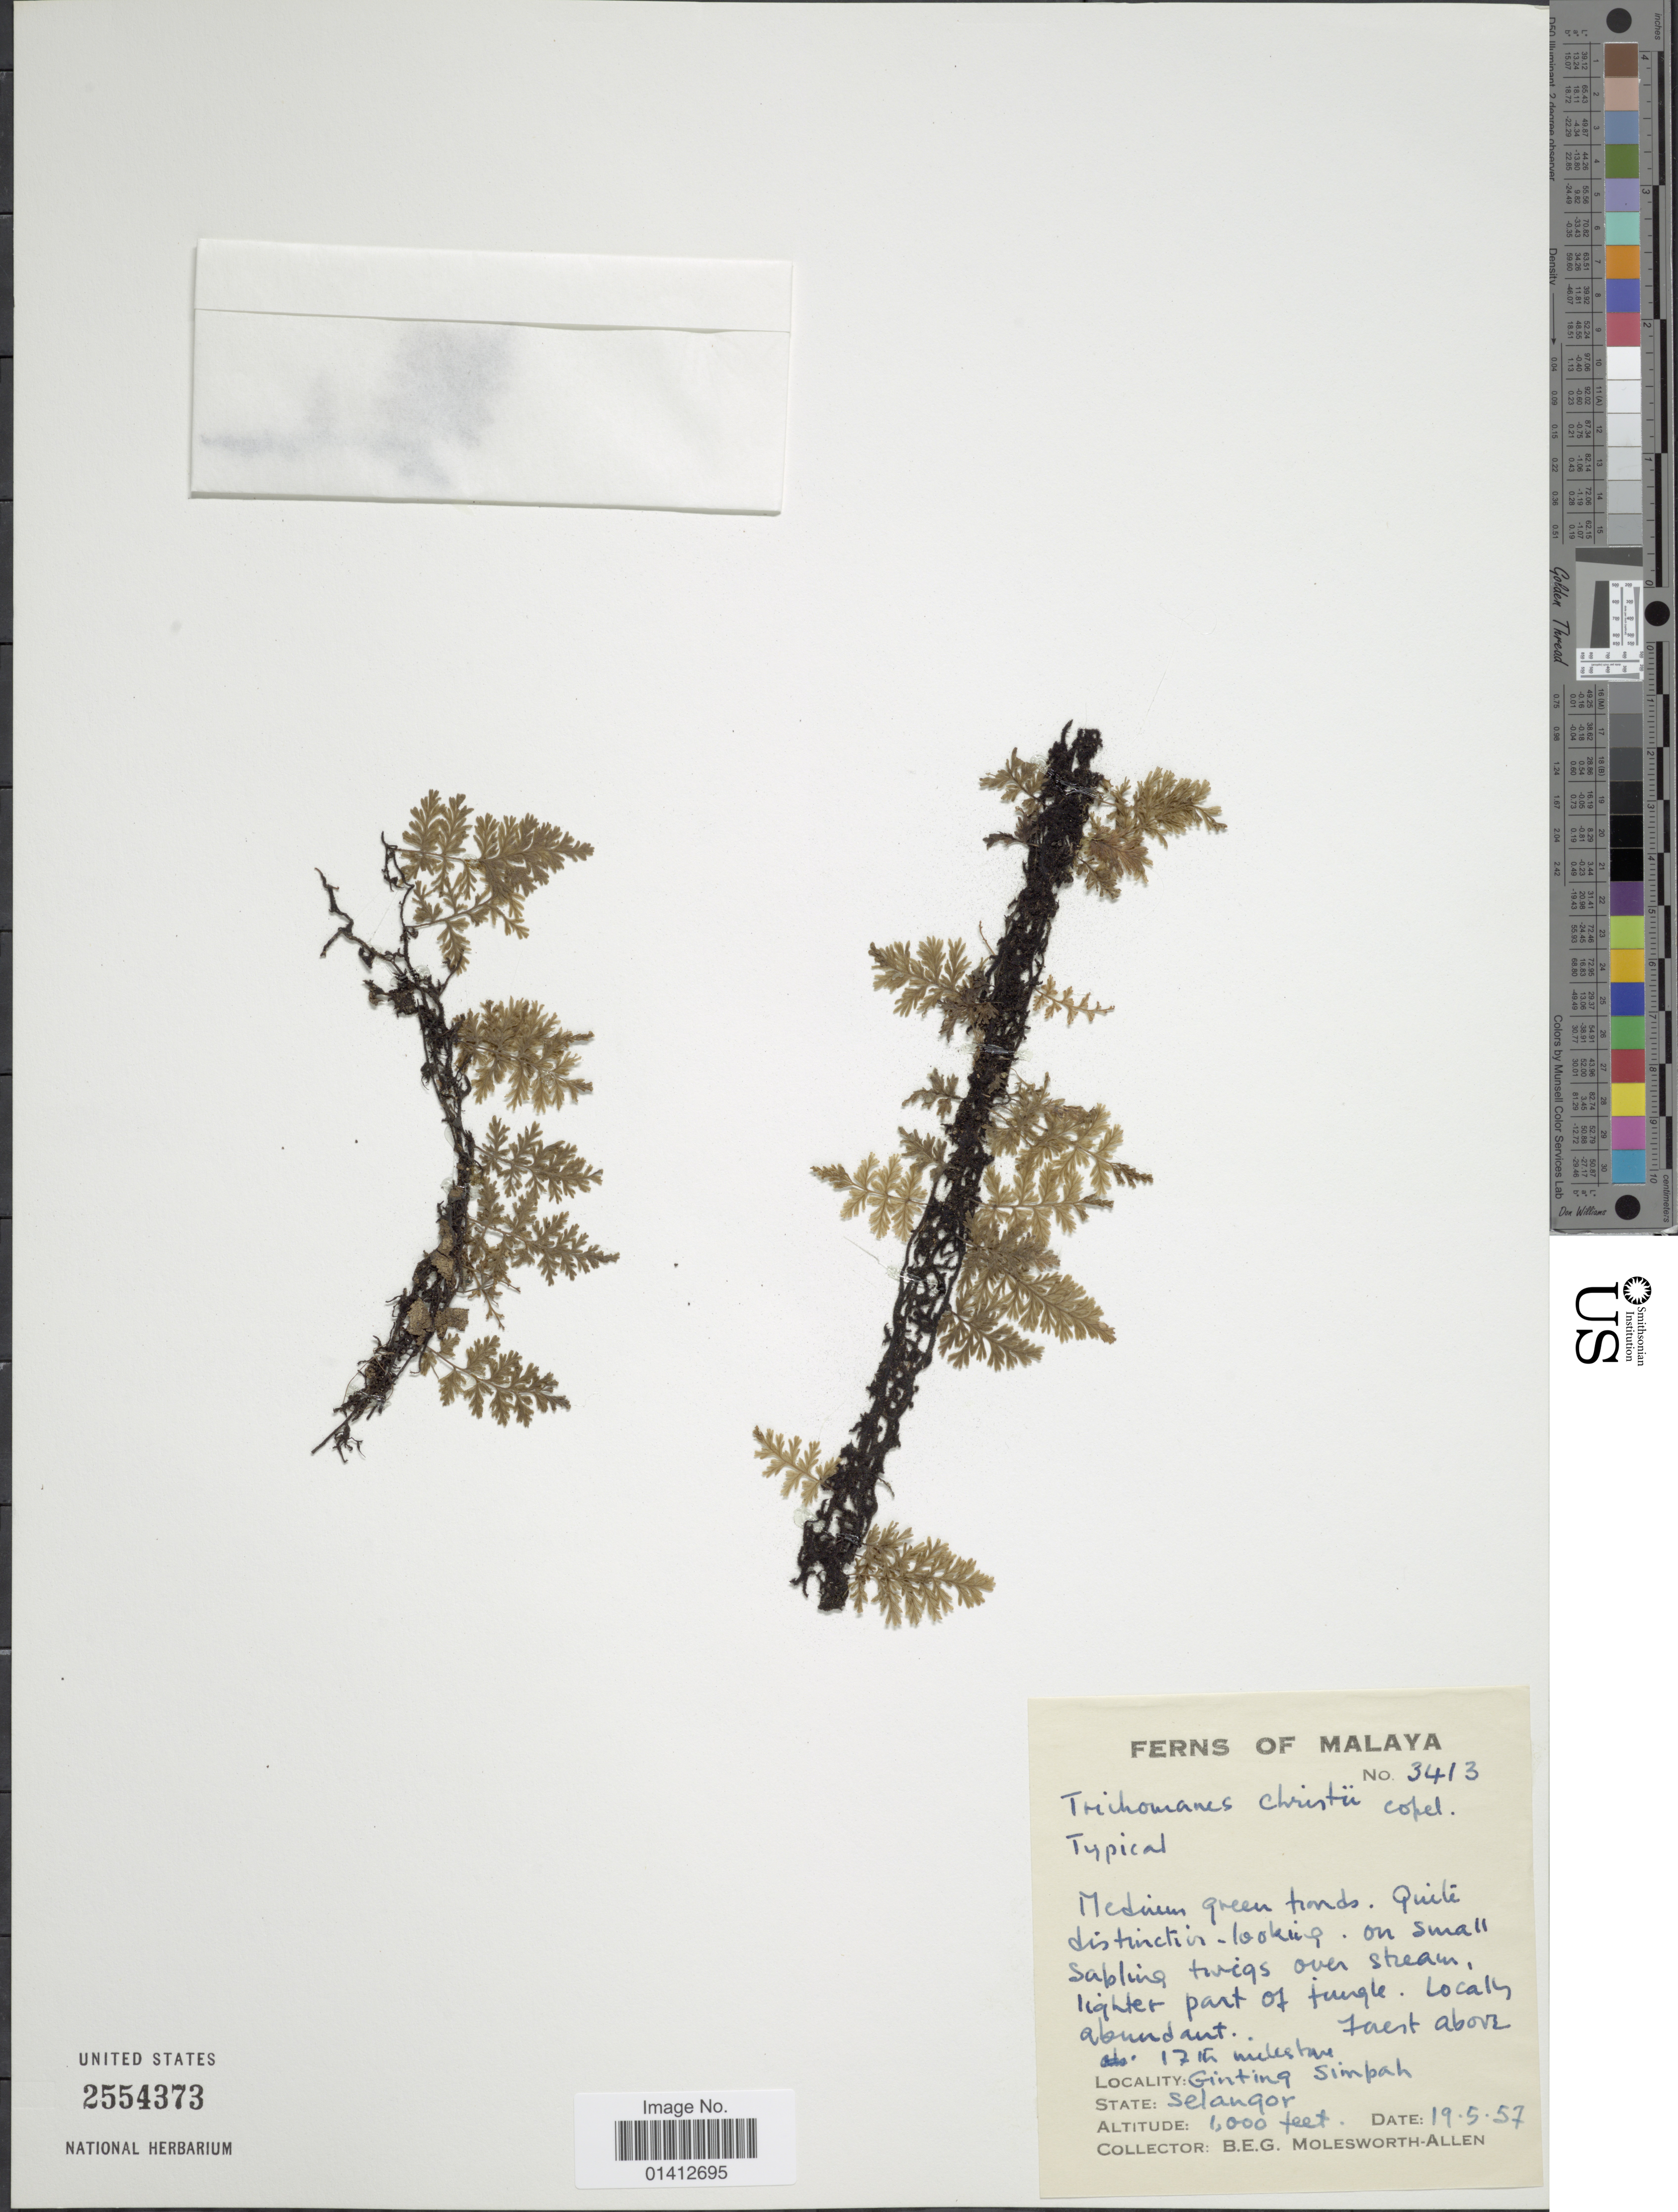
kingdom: Plantae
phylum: Tracheophyta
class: Polypodiopsida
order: Hymenophyllales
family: Hymenophyllaceae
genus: Crepidomanes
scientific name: Crepidomanes christii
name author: (Copel.) Copel.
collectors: B. E. G. Molesworth-Allen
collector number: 3413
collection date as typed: Transcribed d/m/y: 19/5/57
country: Malaysia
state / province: Selangor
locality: Ginting Simpah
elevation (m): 305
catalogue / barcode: US 2554373